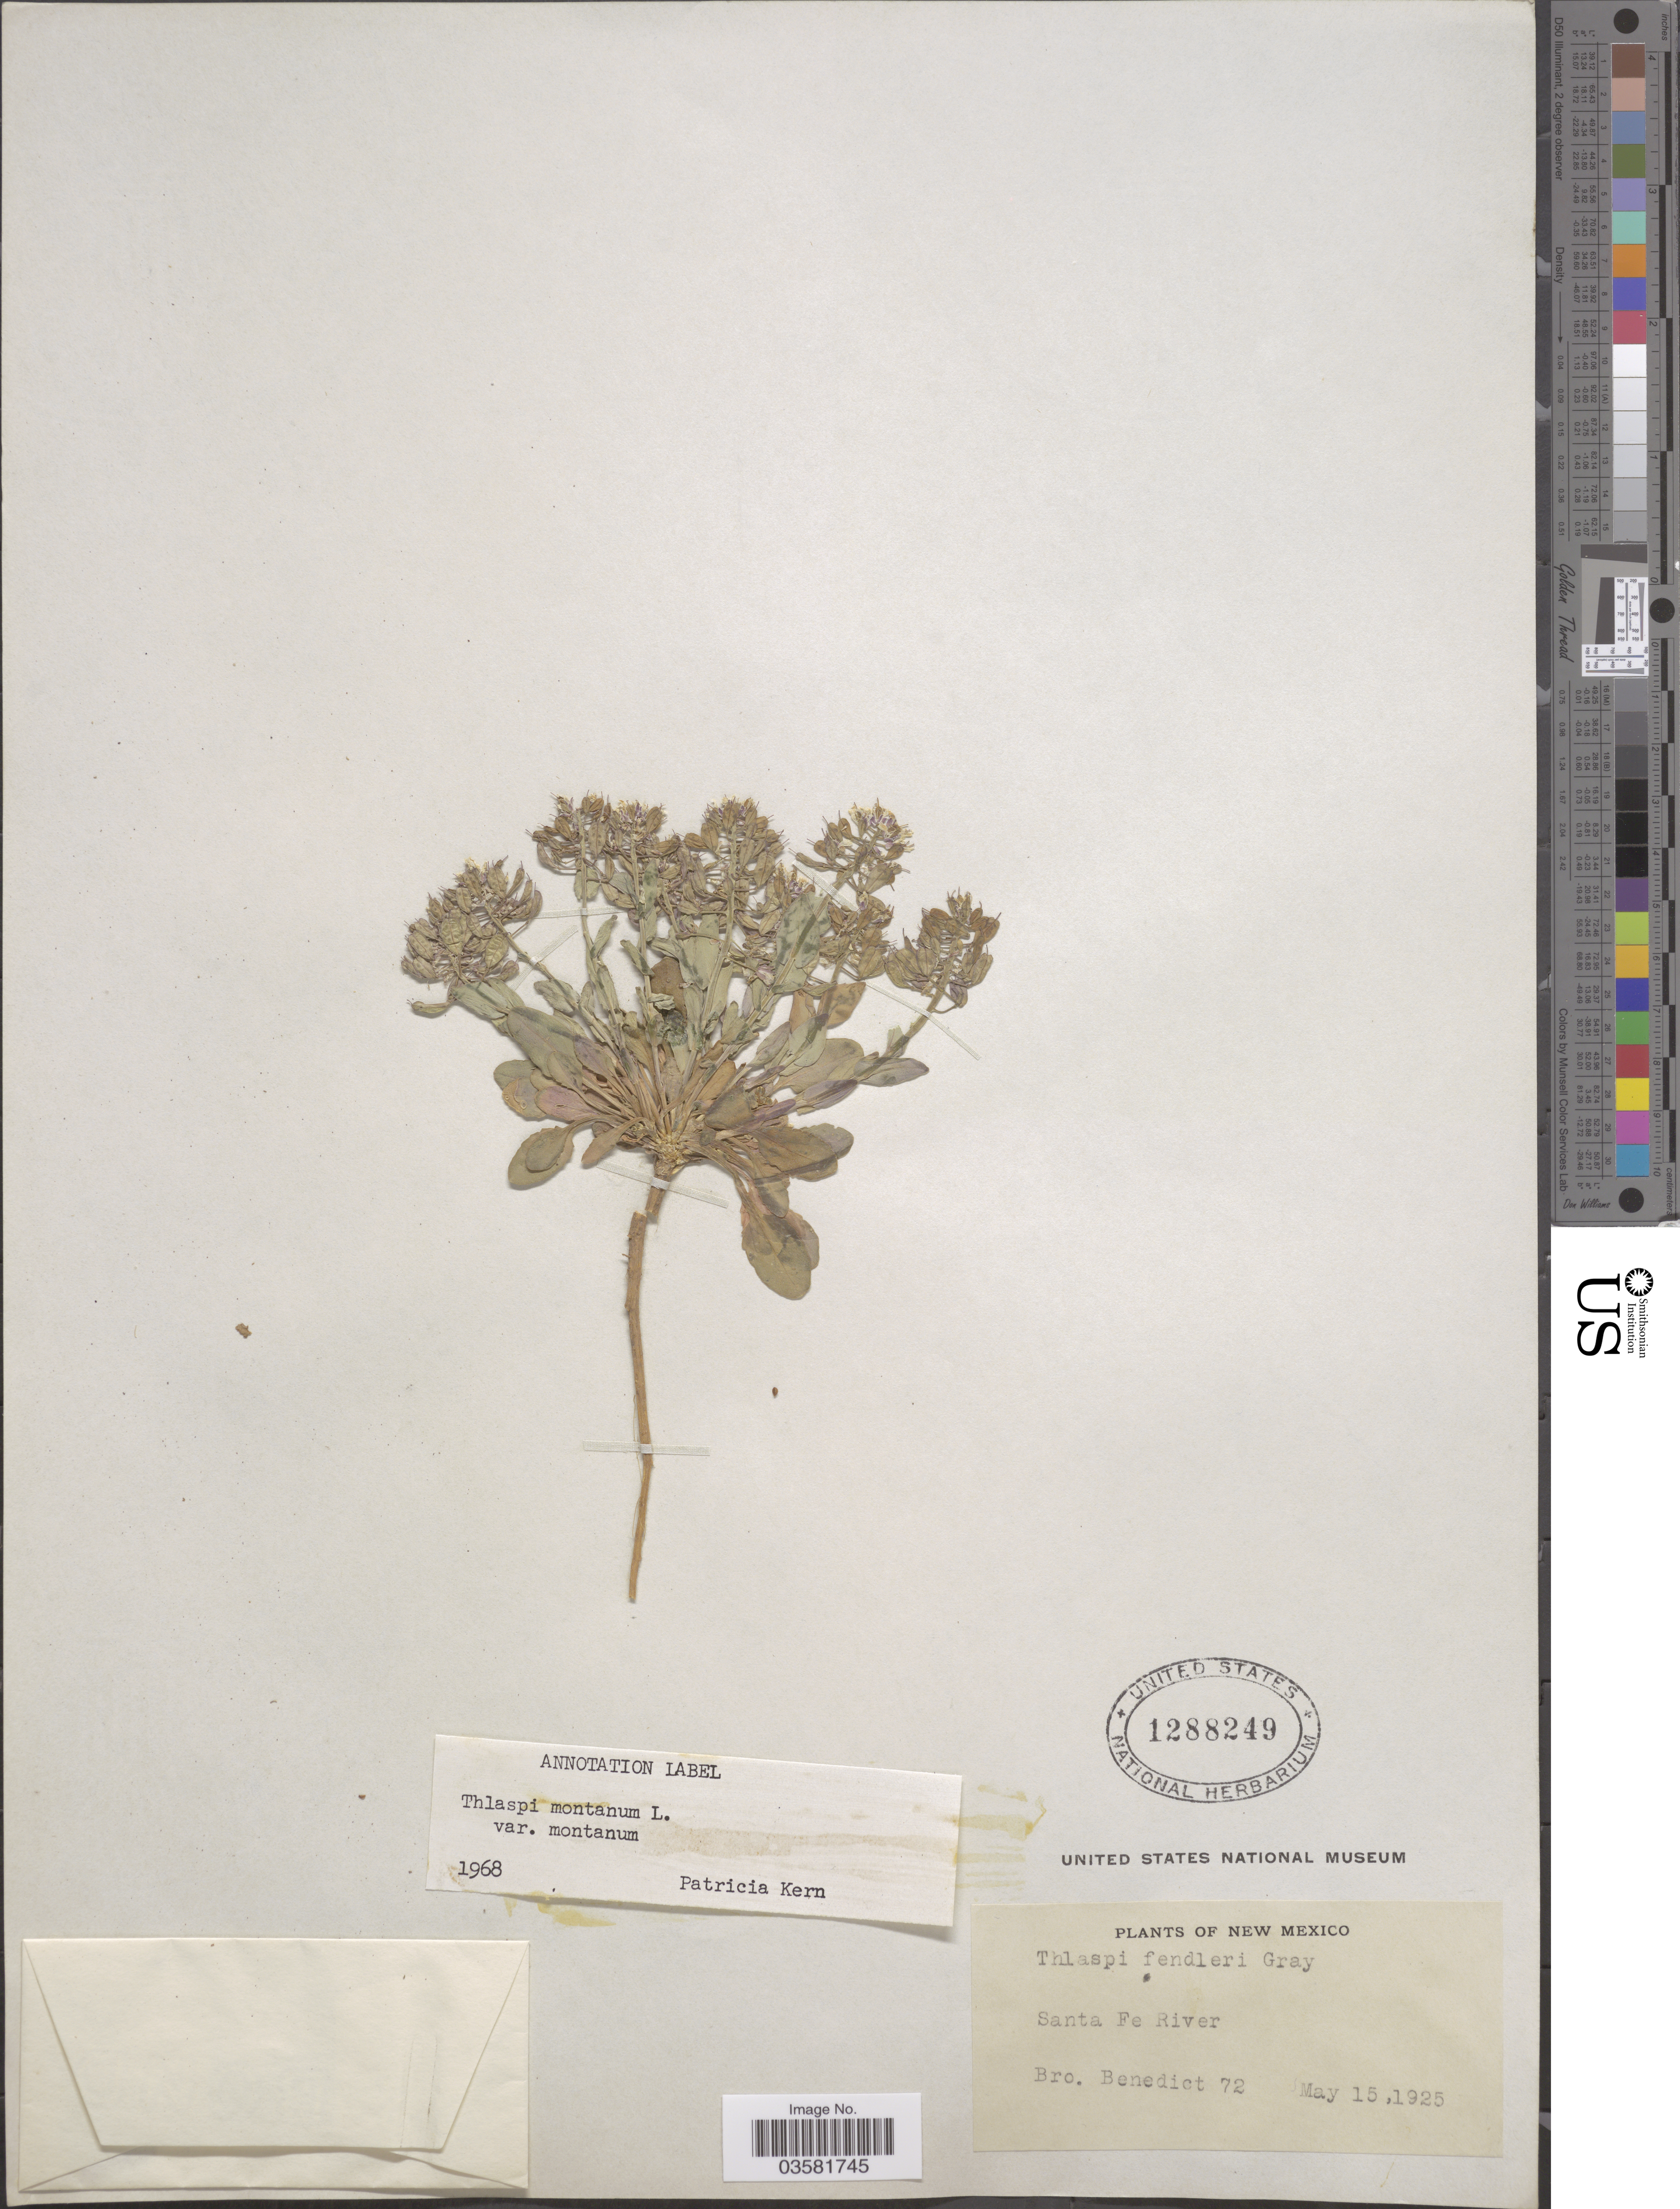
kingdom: Plantae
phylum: Tracheophyta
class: Magnoliopsida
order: Brassicales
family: Brassicaceae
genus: Thlaspi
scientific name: Thlaspi montanum var. montanum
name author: L.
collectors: Bro. Benedict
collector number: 72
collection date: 1925-05-15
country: United States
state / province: New Mexico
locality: Santa Fe River.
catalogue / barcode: US 1288249